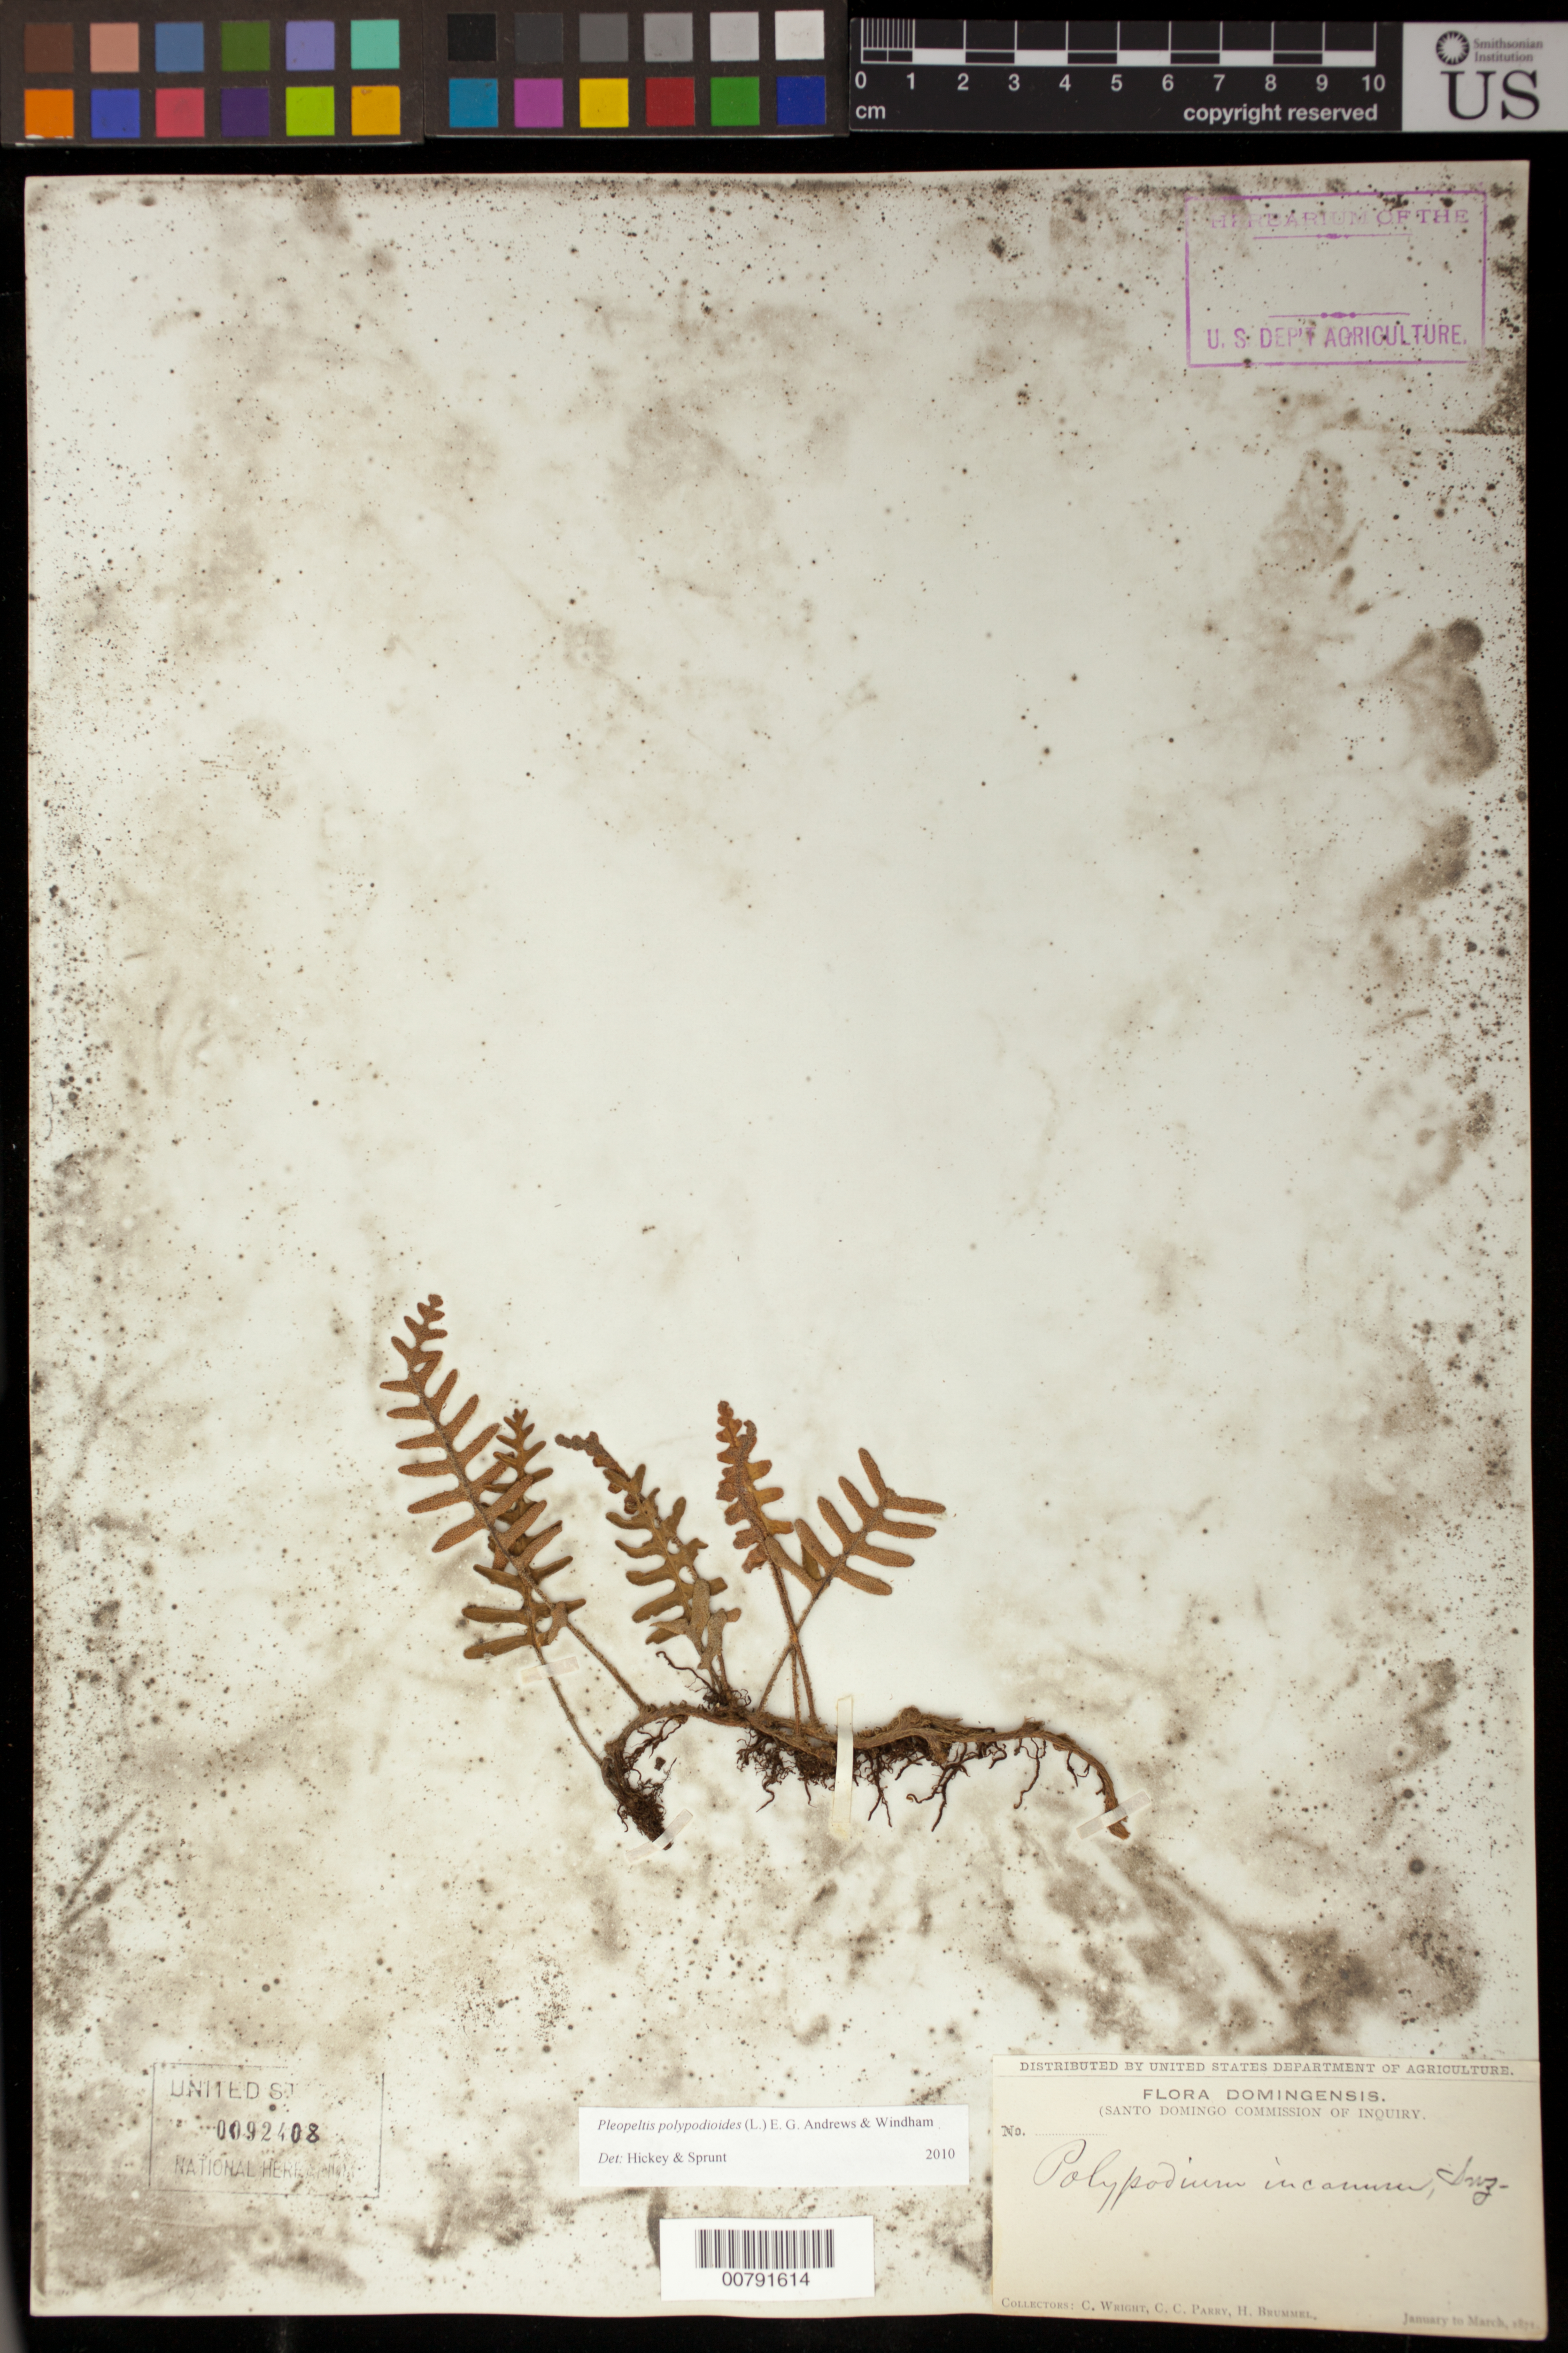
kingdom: Plantae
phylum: Tracheophyta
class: Polypodiopsida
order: Polypodiales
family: Polypodiaceae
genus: Pleopeltis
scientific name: Pleopeltis polypodioides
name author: (L.) E.G. Andrews & Windham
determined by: Hickey, R. J.; Sprunt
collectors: C. Wright, C. C. Parry & H. Brummel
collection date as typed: Jan 1871 to -- Mar 1871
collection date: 1871-01/1871-03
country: Dominican Republic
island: Hispaniola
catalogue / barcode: US 92408